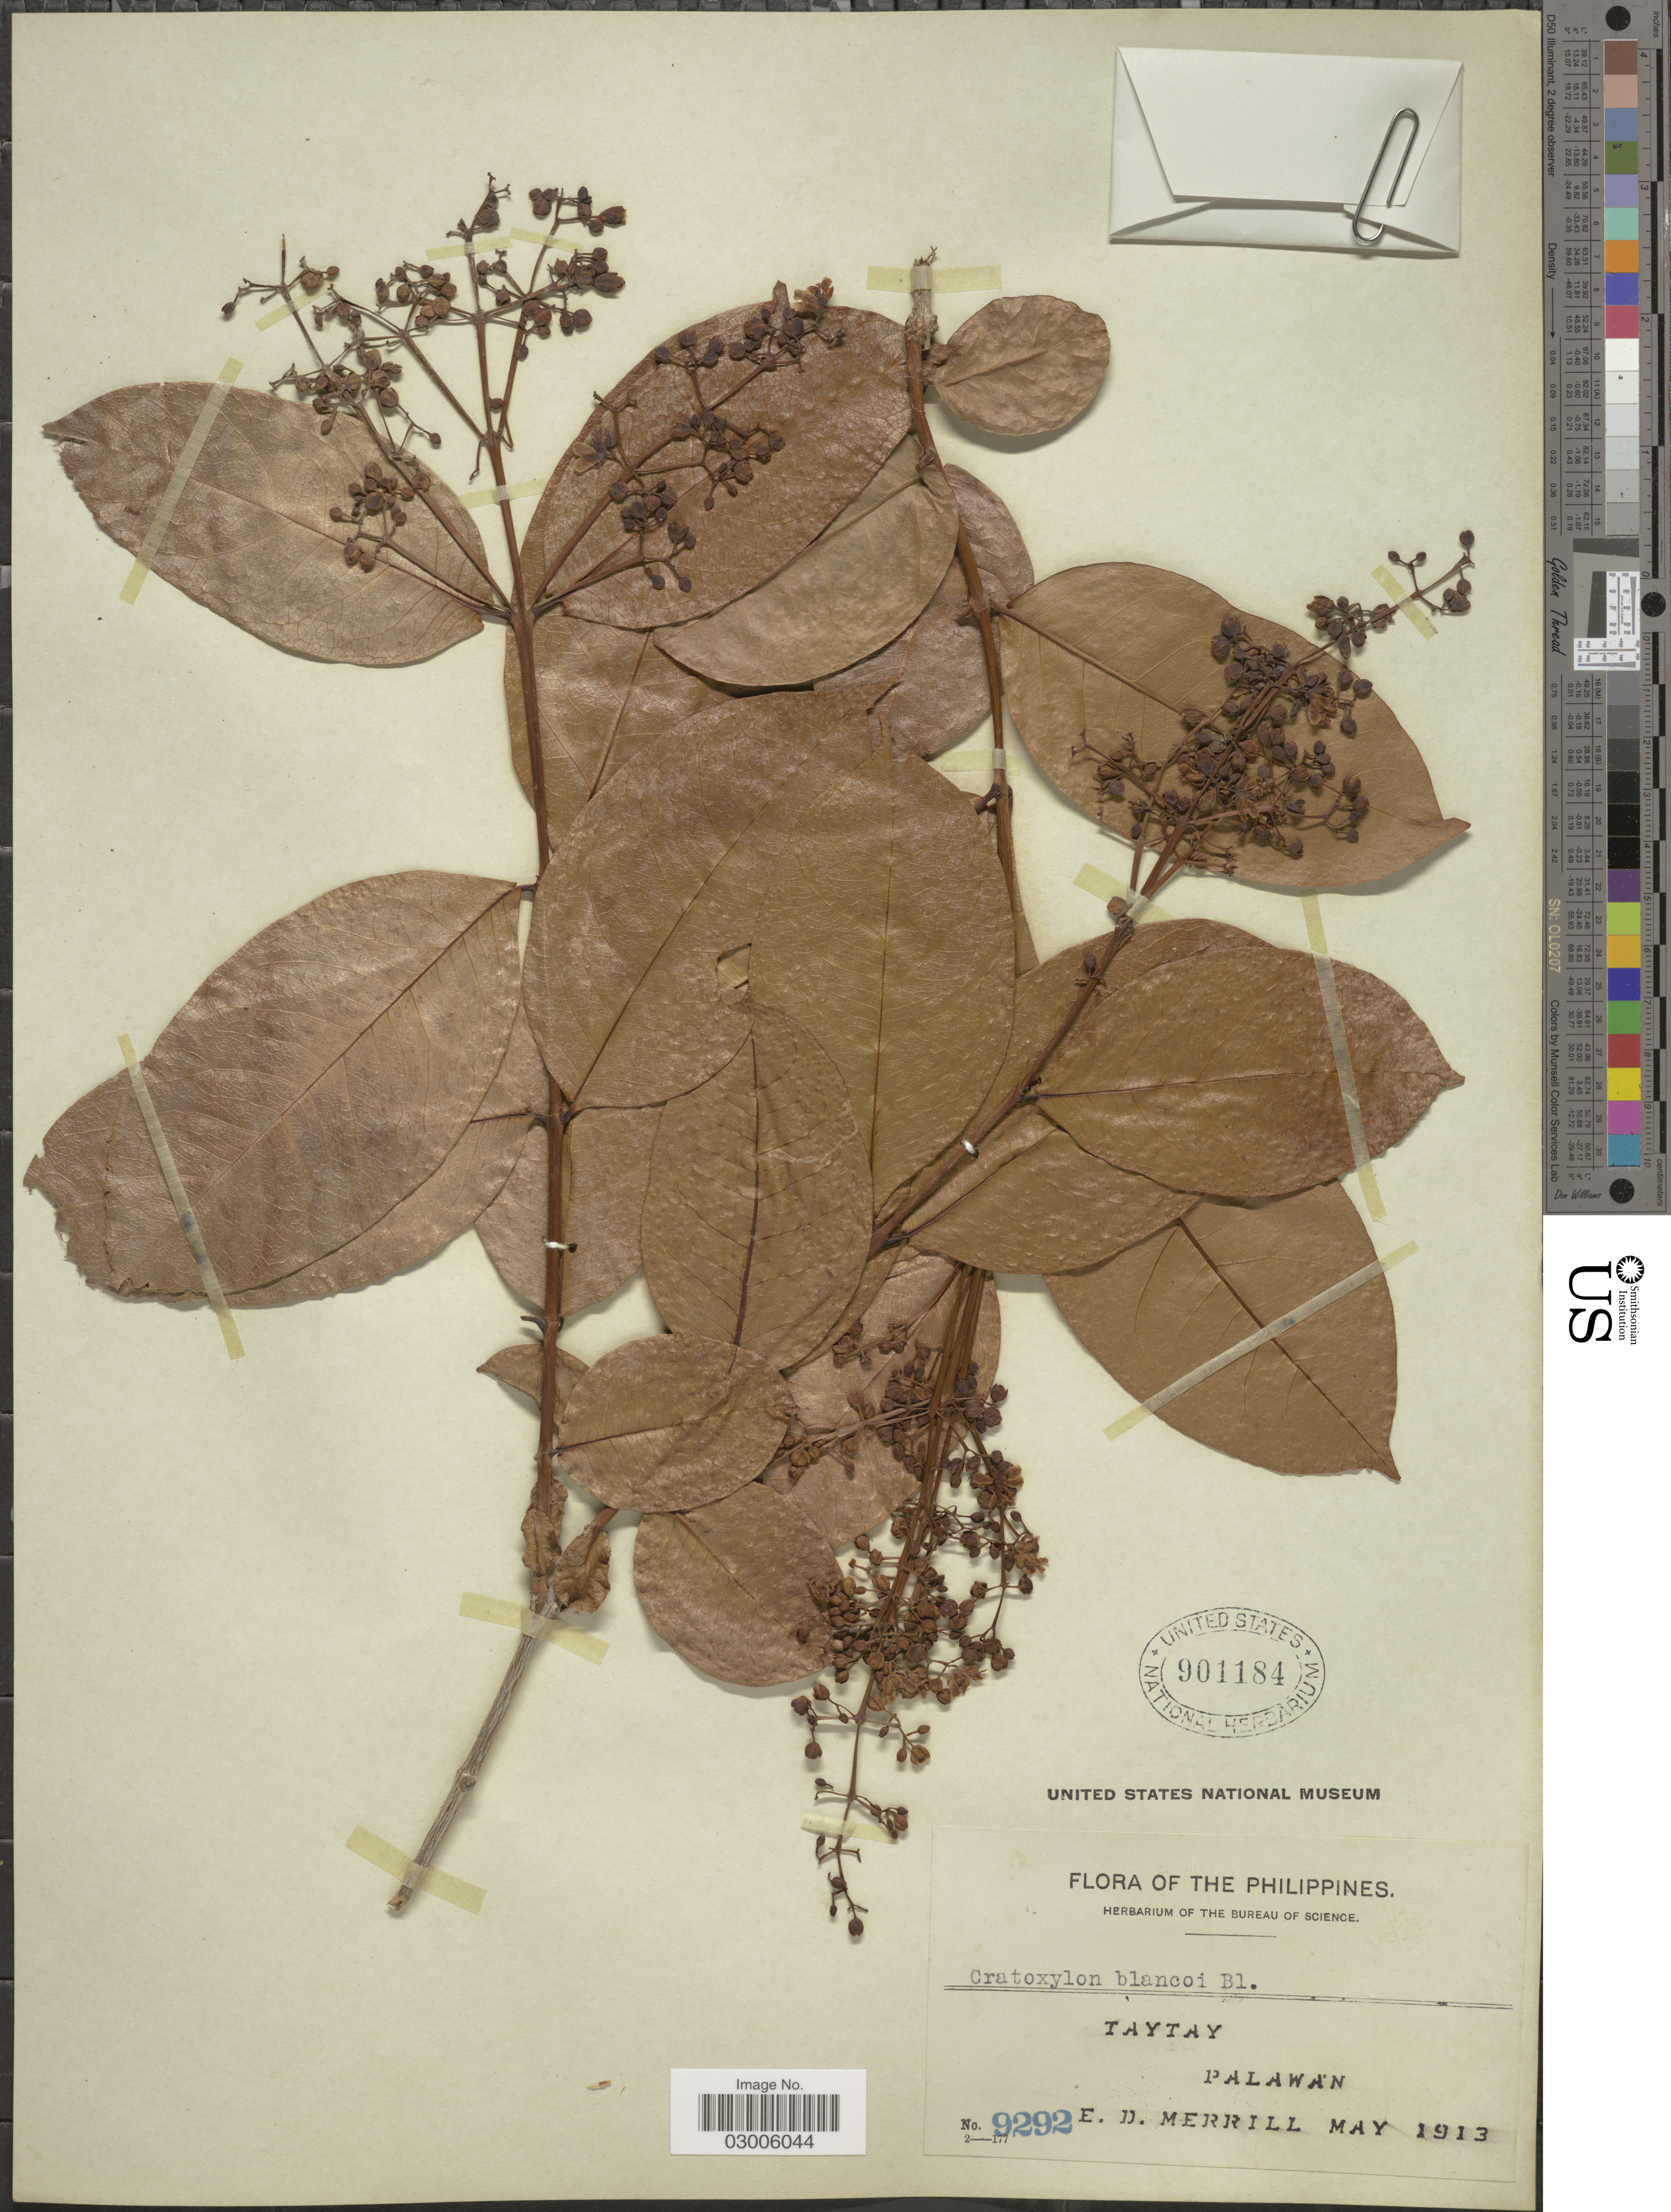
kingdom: Plantae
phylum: Tracheophyta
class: Magnoliopsida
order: Malpighiales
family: Hypericaceae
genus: Cratoxylum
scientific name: Cratoxylum blancoi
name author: Blume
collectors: E. D. Merrill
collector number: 9292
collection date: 1913-05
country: Philippines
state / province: Mimaropa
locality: Taytay. Palawan.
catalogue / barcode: US 901184